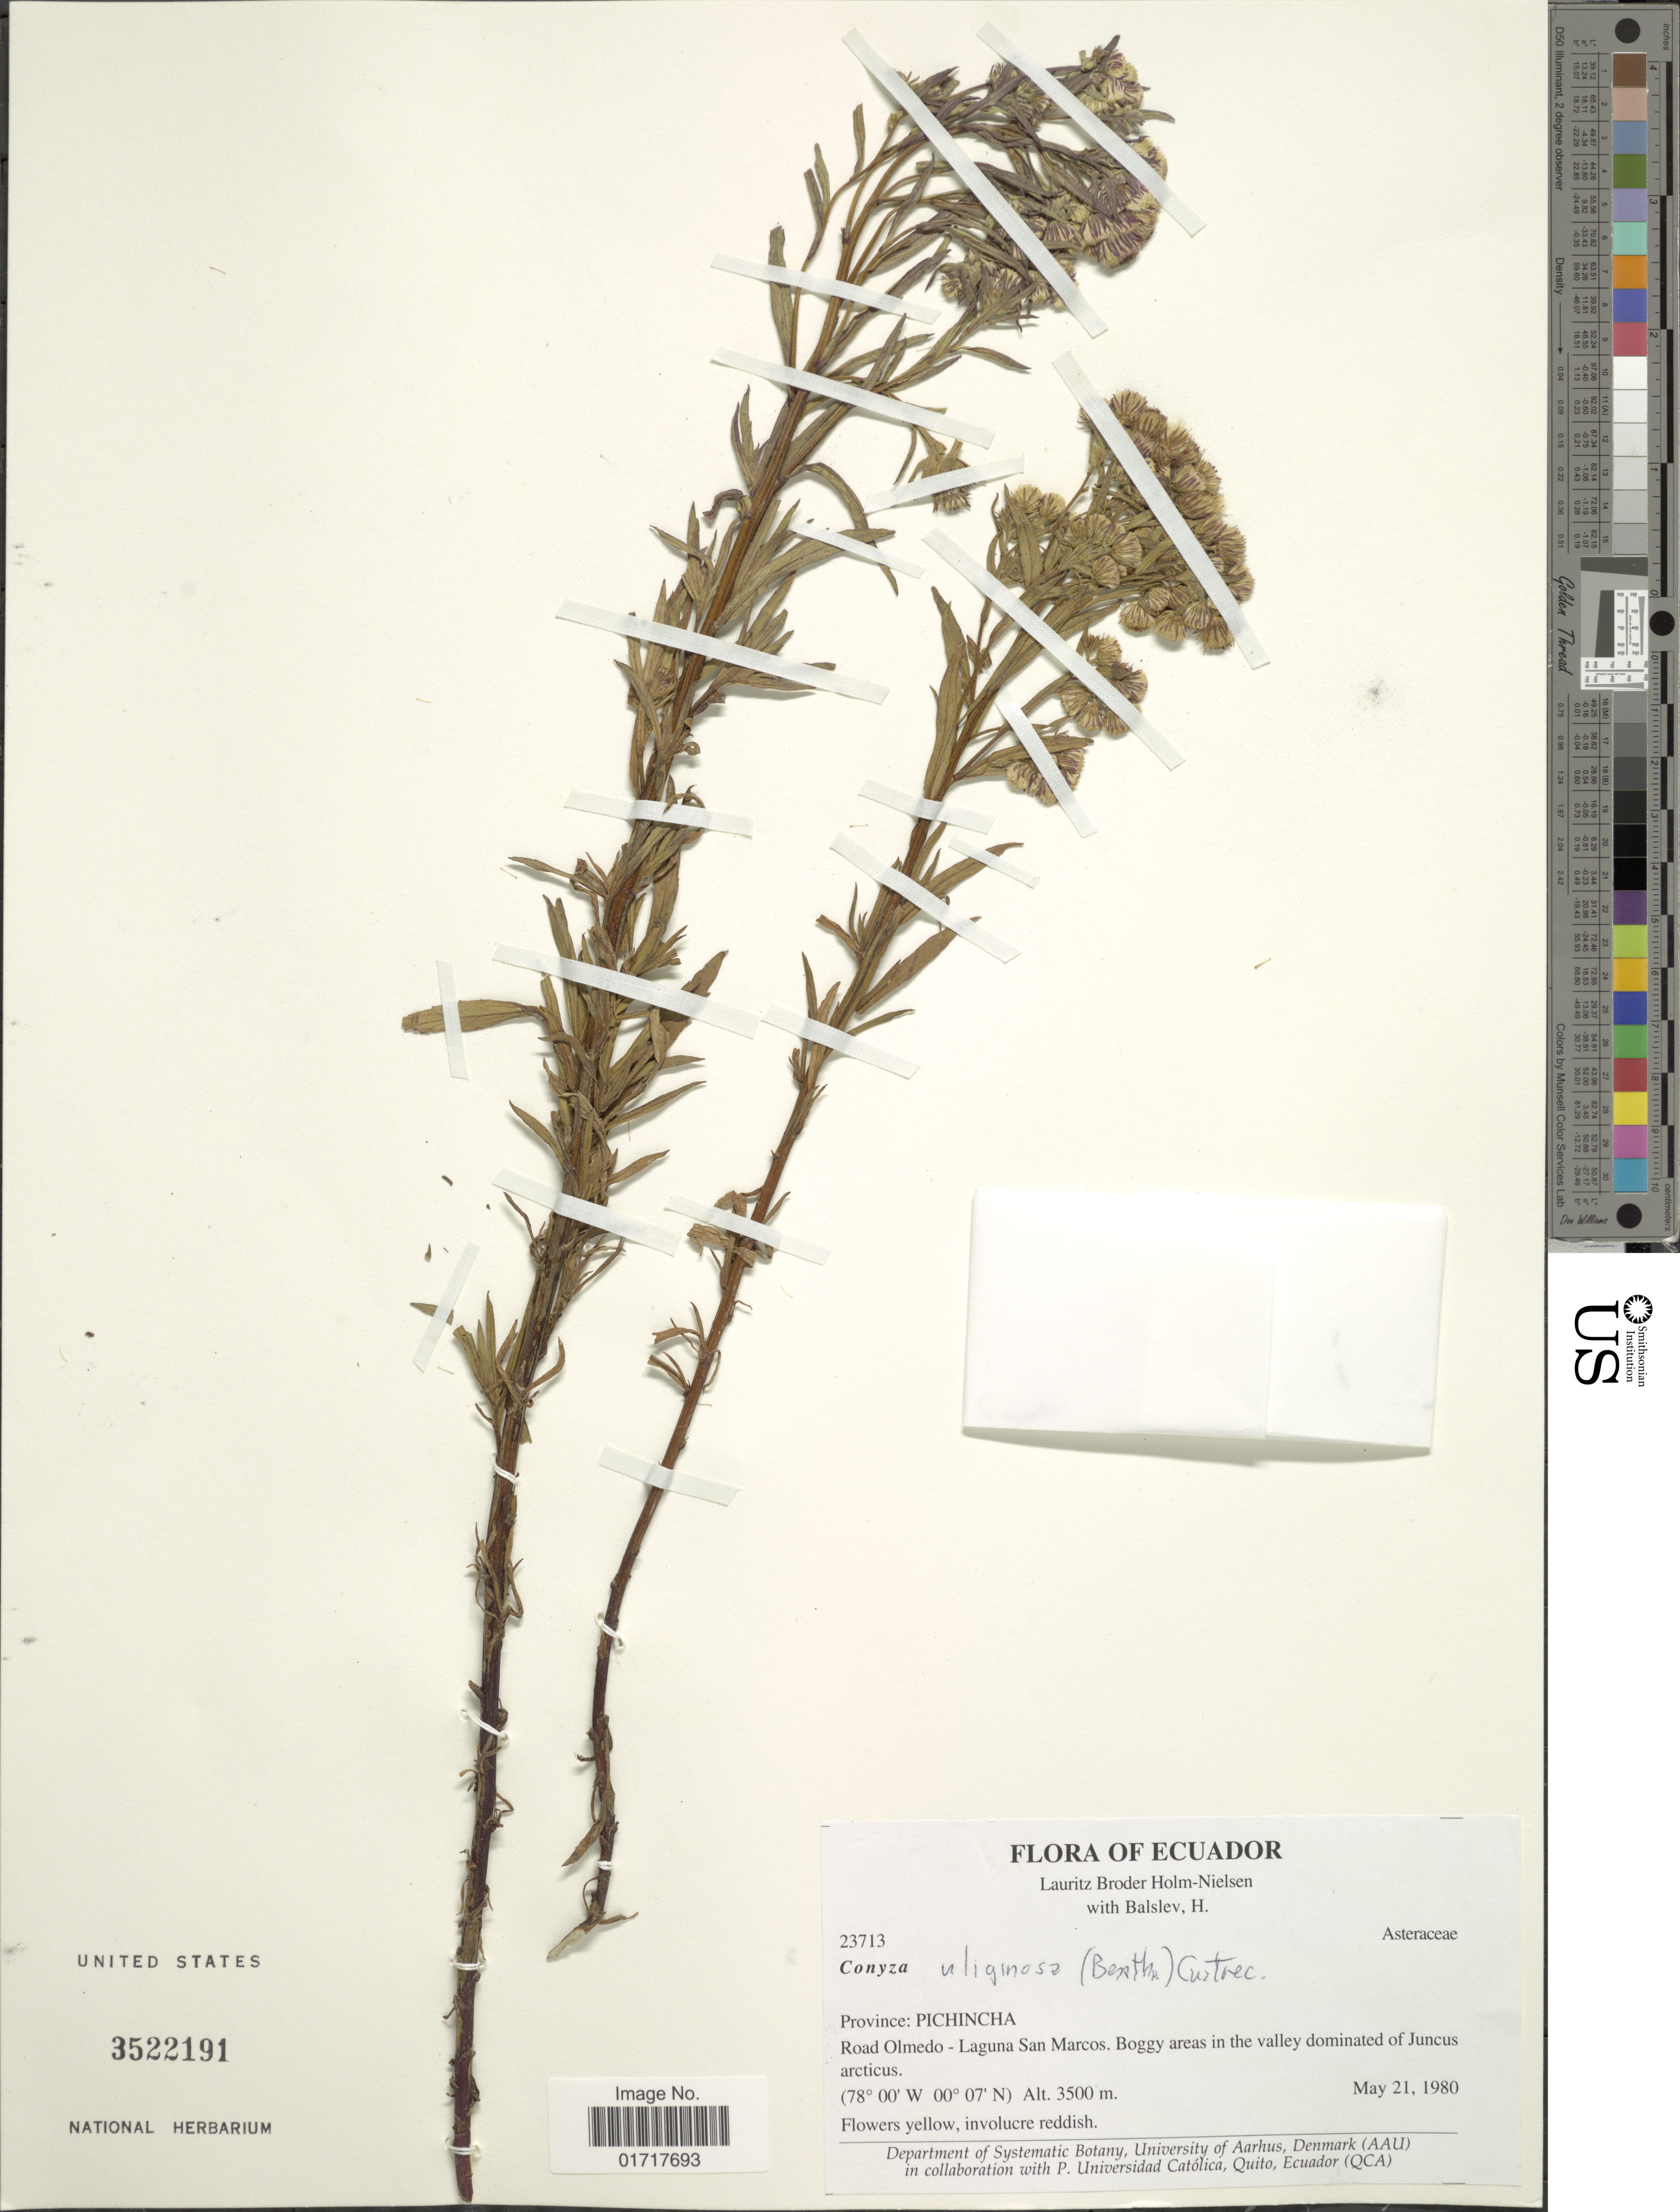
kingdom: Plantae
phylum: Tracheophyta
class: Magnoliopsida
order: Asterales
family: Asteraceae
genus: Conyza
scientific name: Conyza uliginosa var. colimbiana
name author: (Hieron.) Cuatrec.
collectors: L. B. Holm-Nielsen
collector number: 23713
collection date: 1980-05-21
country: Ecuador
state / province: Pichincha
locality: Province: Pichincha. Road Olmedo - Laguna San Marcos.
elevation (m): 3500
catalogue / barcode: US 3522191